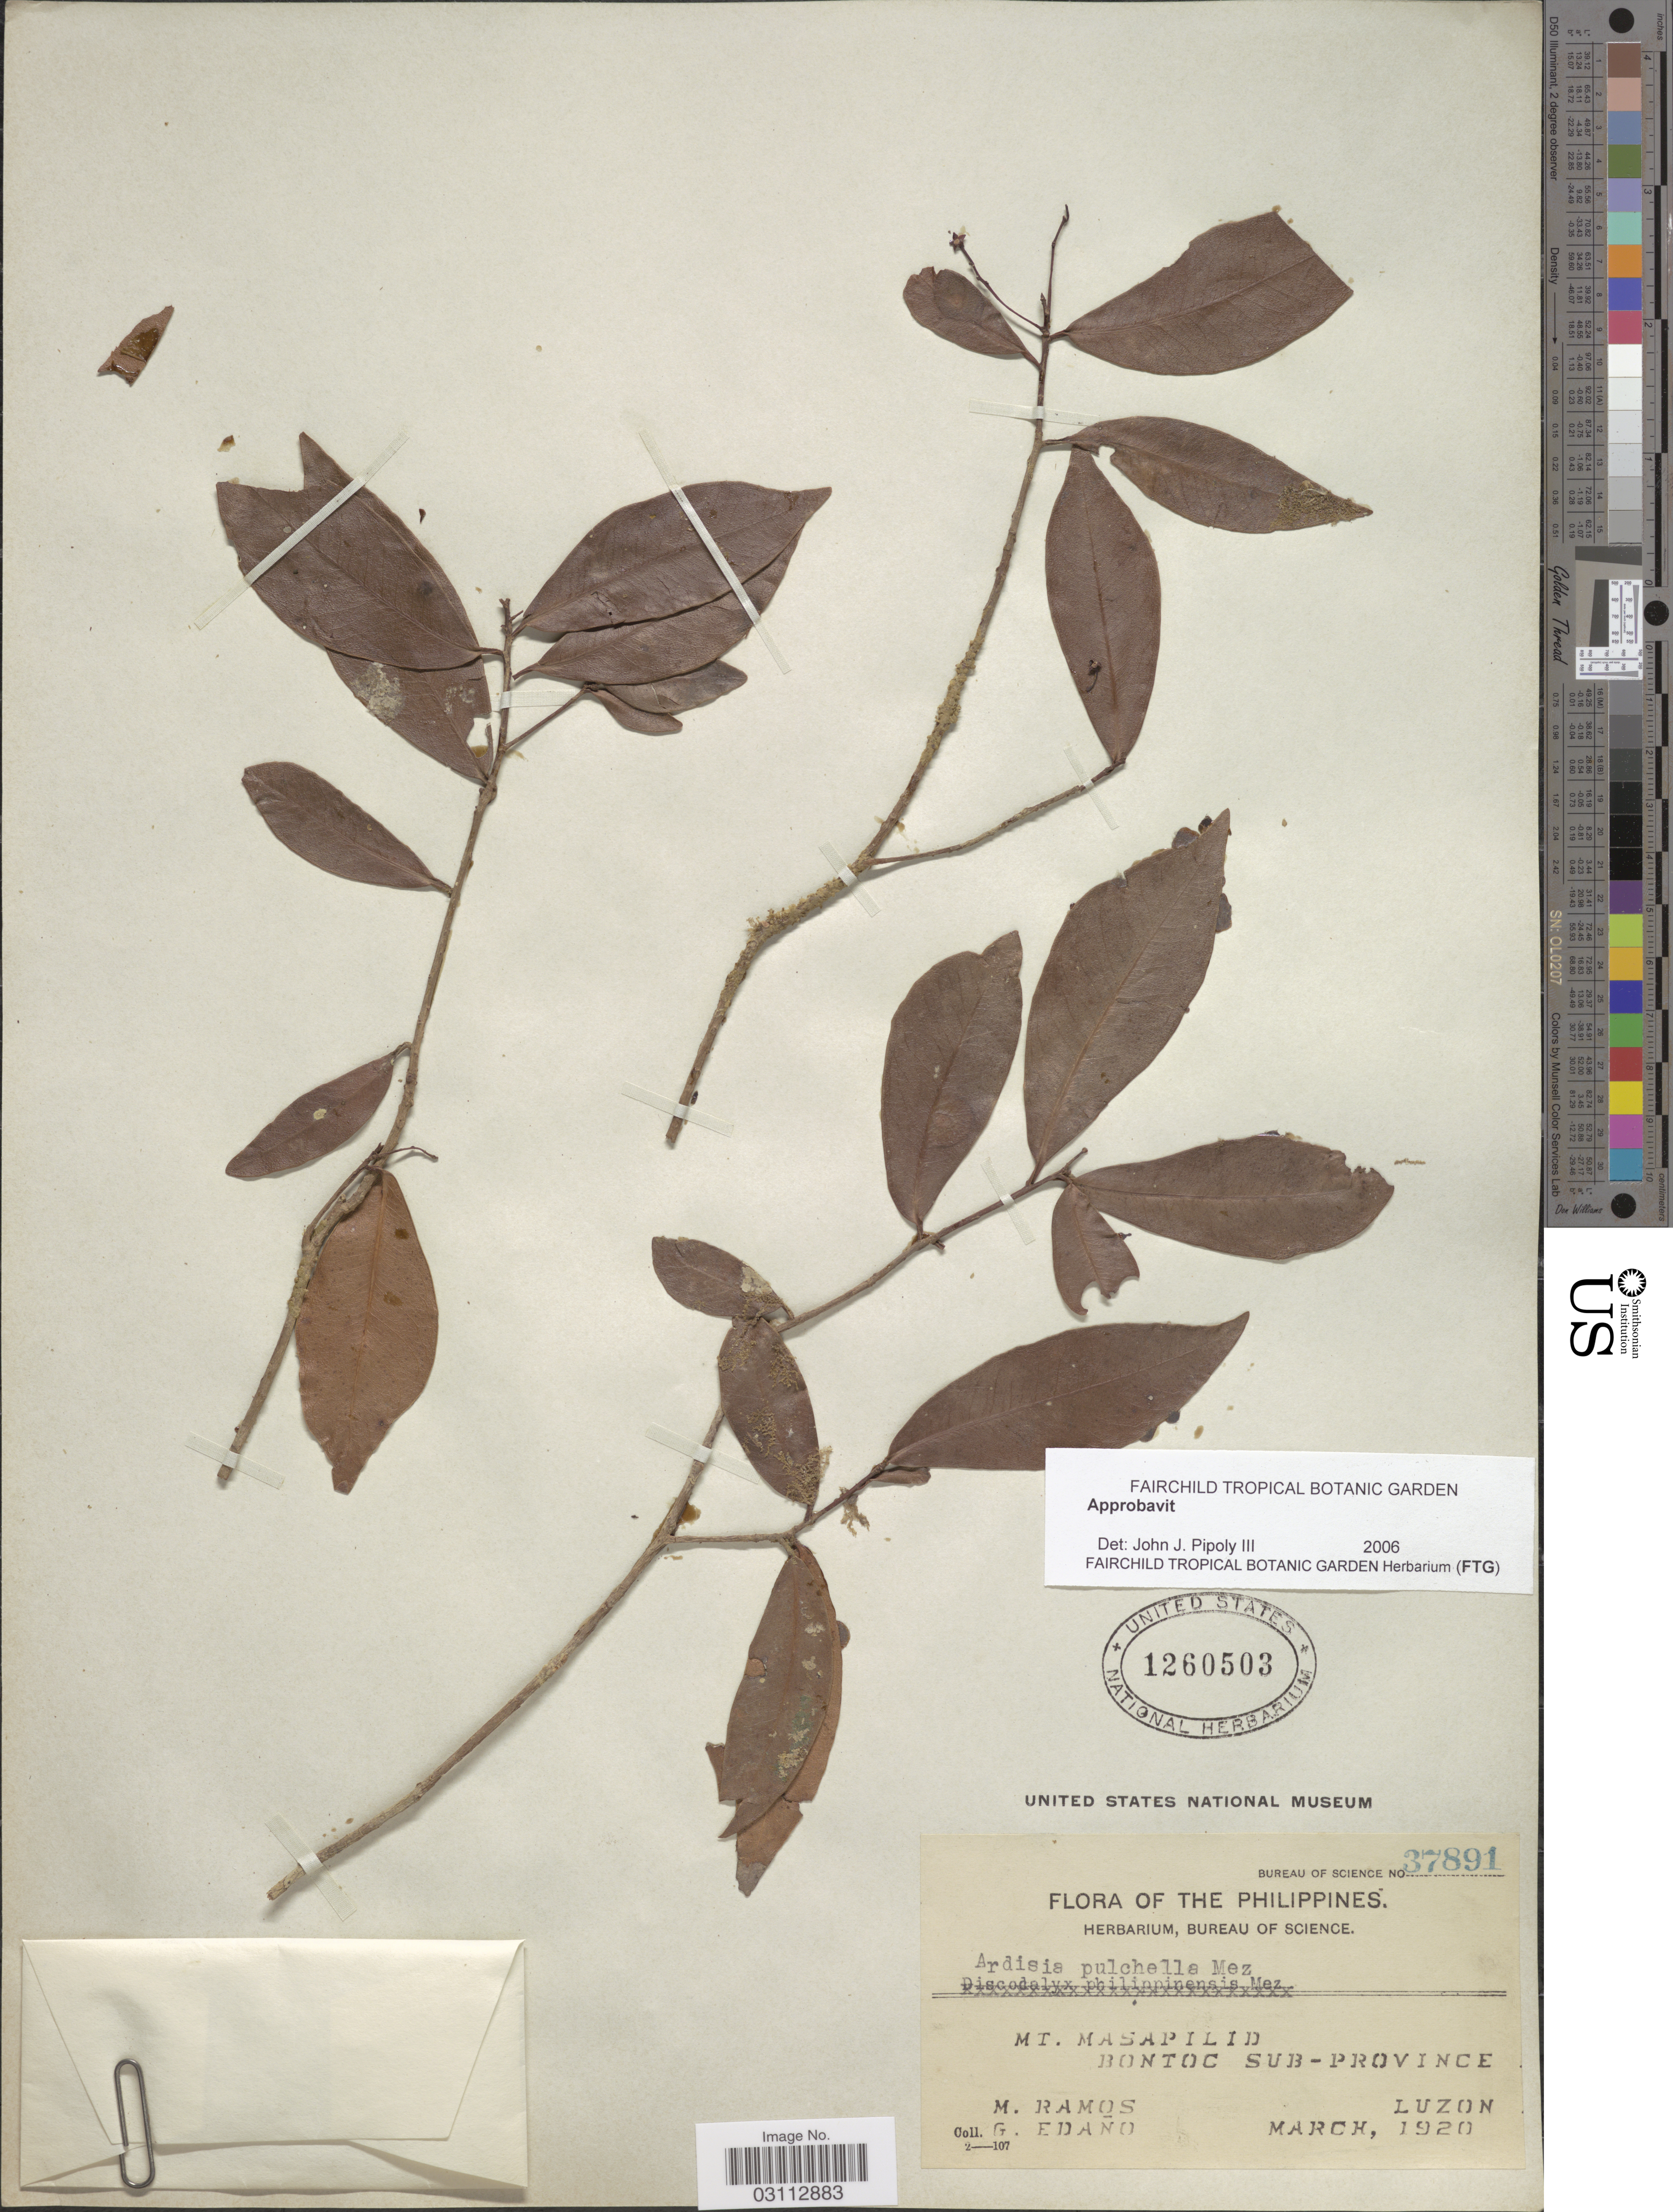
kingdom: Plantae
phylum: Tracheophyta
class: Magnoliopsida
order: Ericales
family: Primulaceae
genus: Ardisia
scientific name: Ardisia pulchella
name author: Mez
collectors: M. Ramos & G. Edaño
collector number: Bureau of Science 37891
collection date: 1920-03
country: Philippines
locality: Mt. Masapilid. Bontoc Sub-province. Luzon.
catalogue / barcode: US 1260503